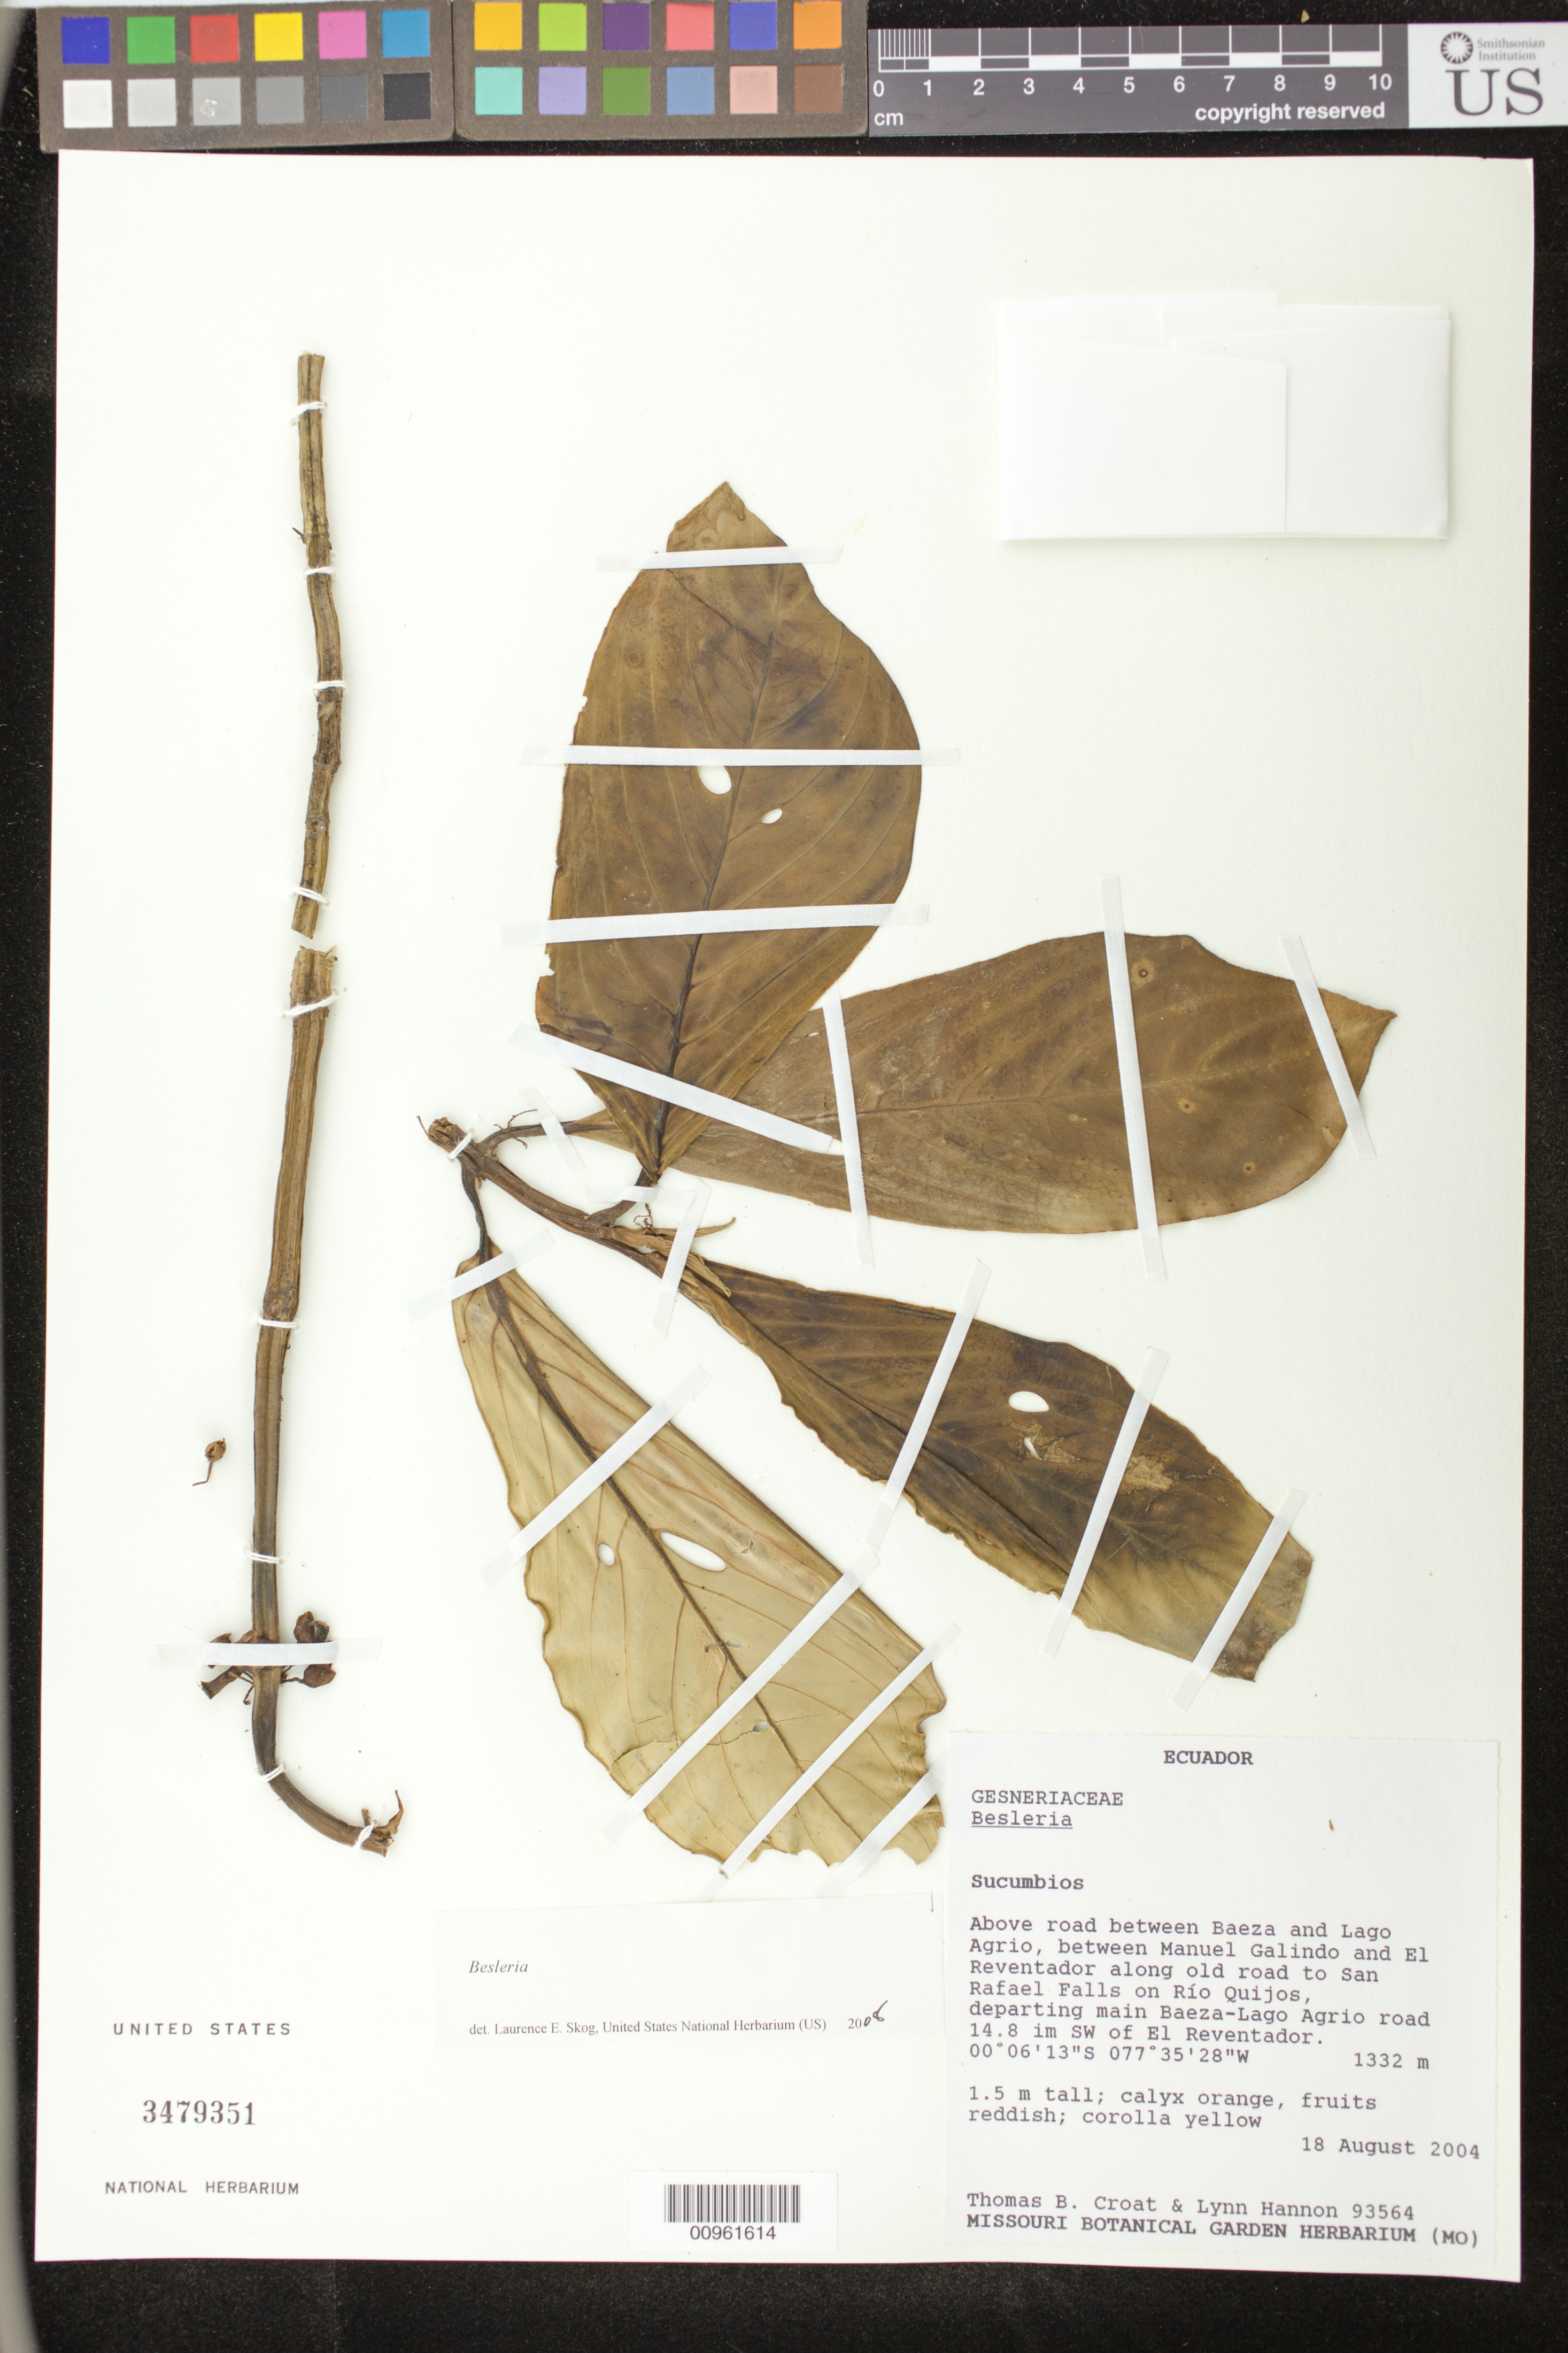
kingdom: Plantae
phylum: Tracheophyta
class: Magnoliopsida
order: Lamiales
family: Gesneriaceae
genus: Besleria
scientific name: Besleria sp.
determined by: Skog, Laurence E.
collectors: T. B. Croat & L. Hannon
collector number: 93564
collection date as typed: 18 Aug 2004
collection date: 2004-08-18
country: Ecuador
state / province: Sucumbíos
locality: Above road between Baeza and Lago Agrio, between Manuel Galindo and El Reventador along old road to San Rafael Falls on Río Quijos, departing main Baeza-Lago Agrio road 14.8 miles SW of El Reventador.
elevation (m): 1332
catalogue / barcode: US 3479351